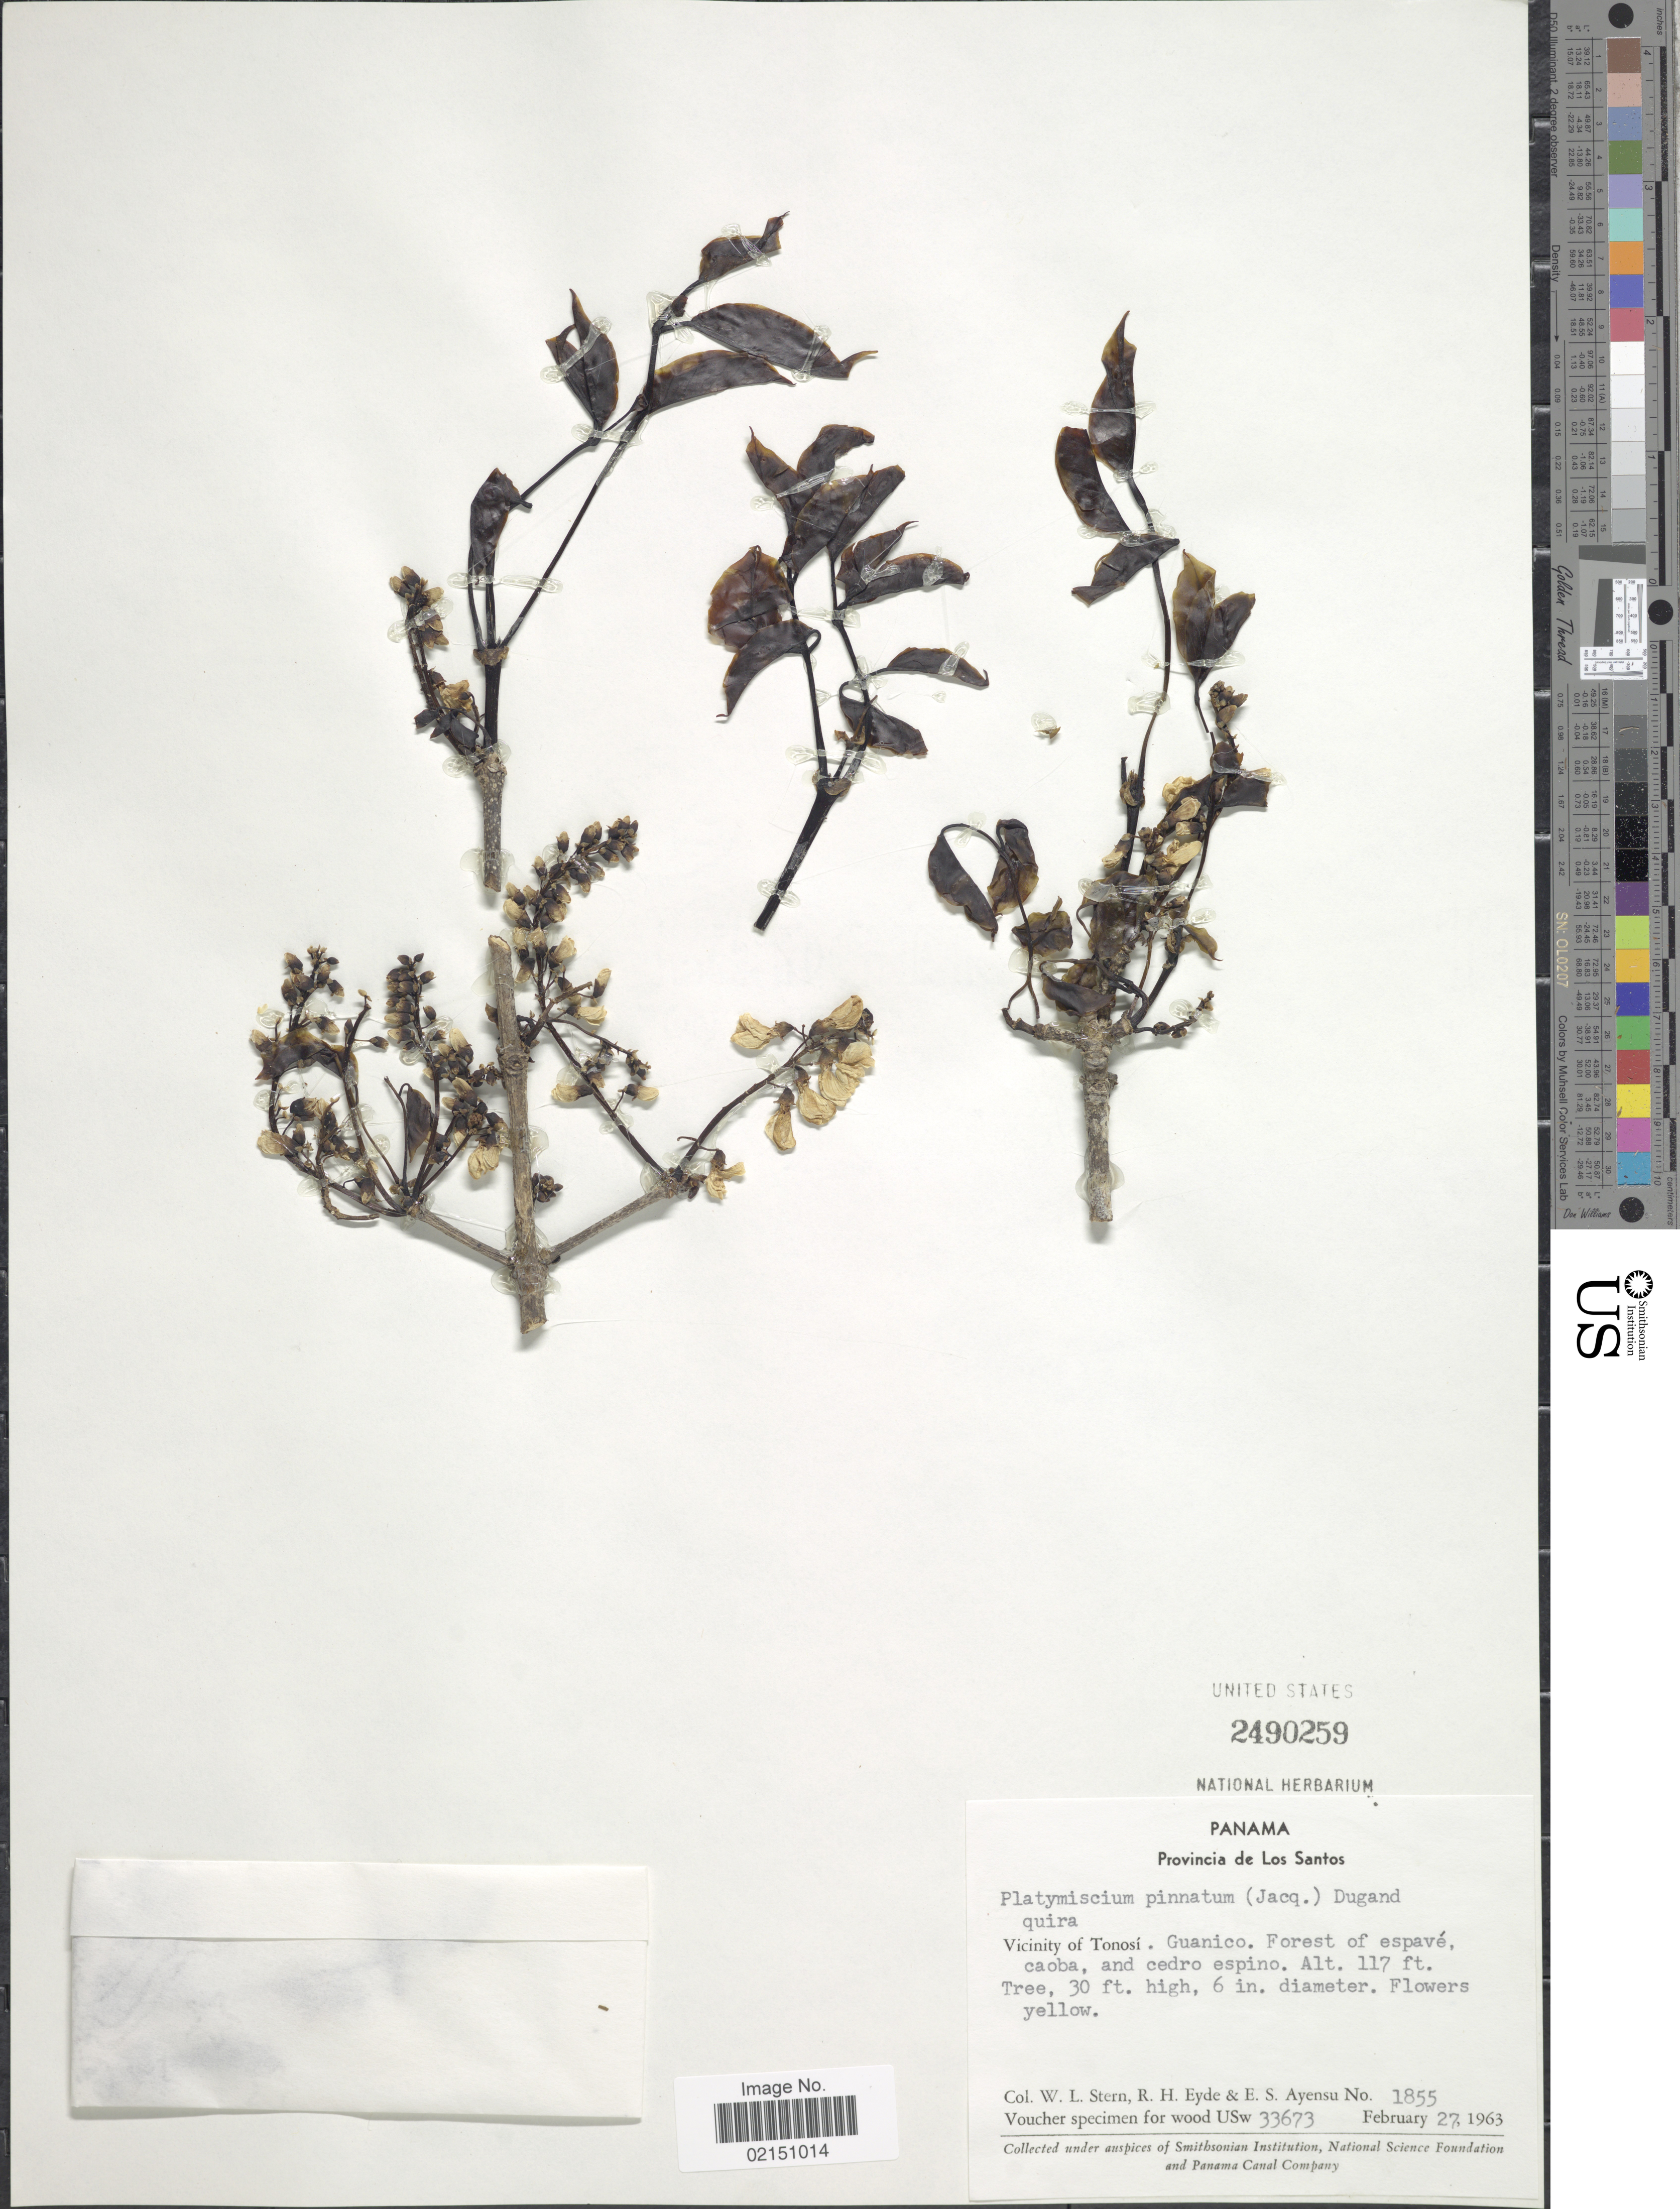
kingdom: Plantae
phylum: Tracheophyta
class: Magnoliopsida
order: Fabales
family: Fabaceae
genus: Platymiscium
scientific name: Platymiscium pinnatum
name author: (Jacq.) Dugand G.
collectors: W. L. Stern, R. H. Eyde & E. S. Ayensu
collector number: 1855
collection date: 1963-02-27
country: Panama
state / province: Los Santos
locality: Vicinity of Tonosí. Guanico. Forest of espavé, caoba, and cedro espino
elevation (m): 36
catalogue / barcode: US 2490259